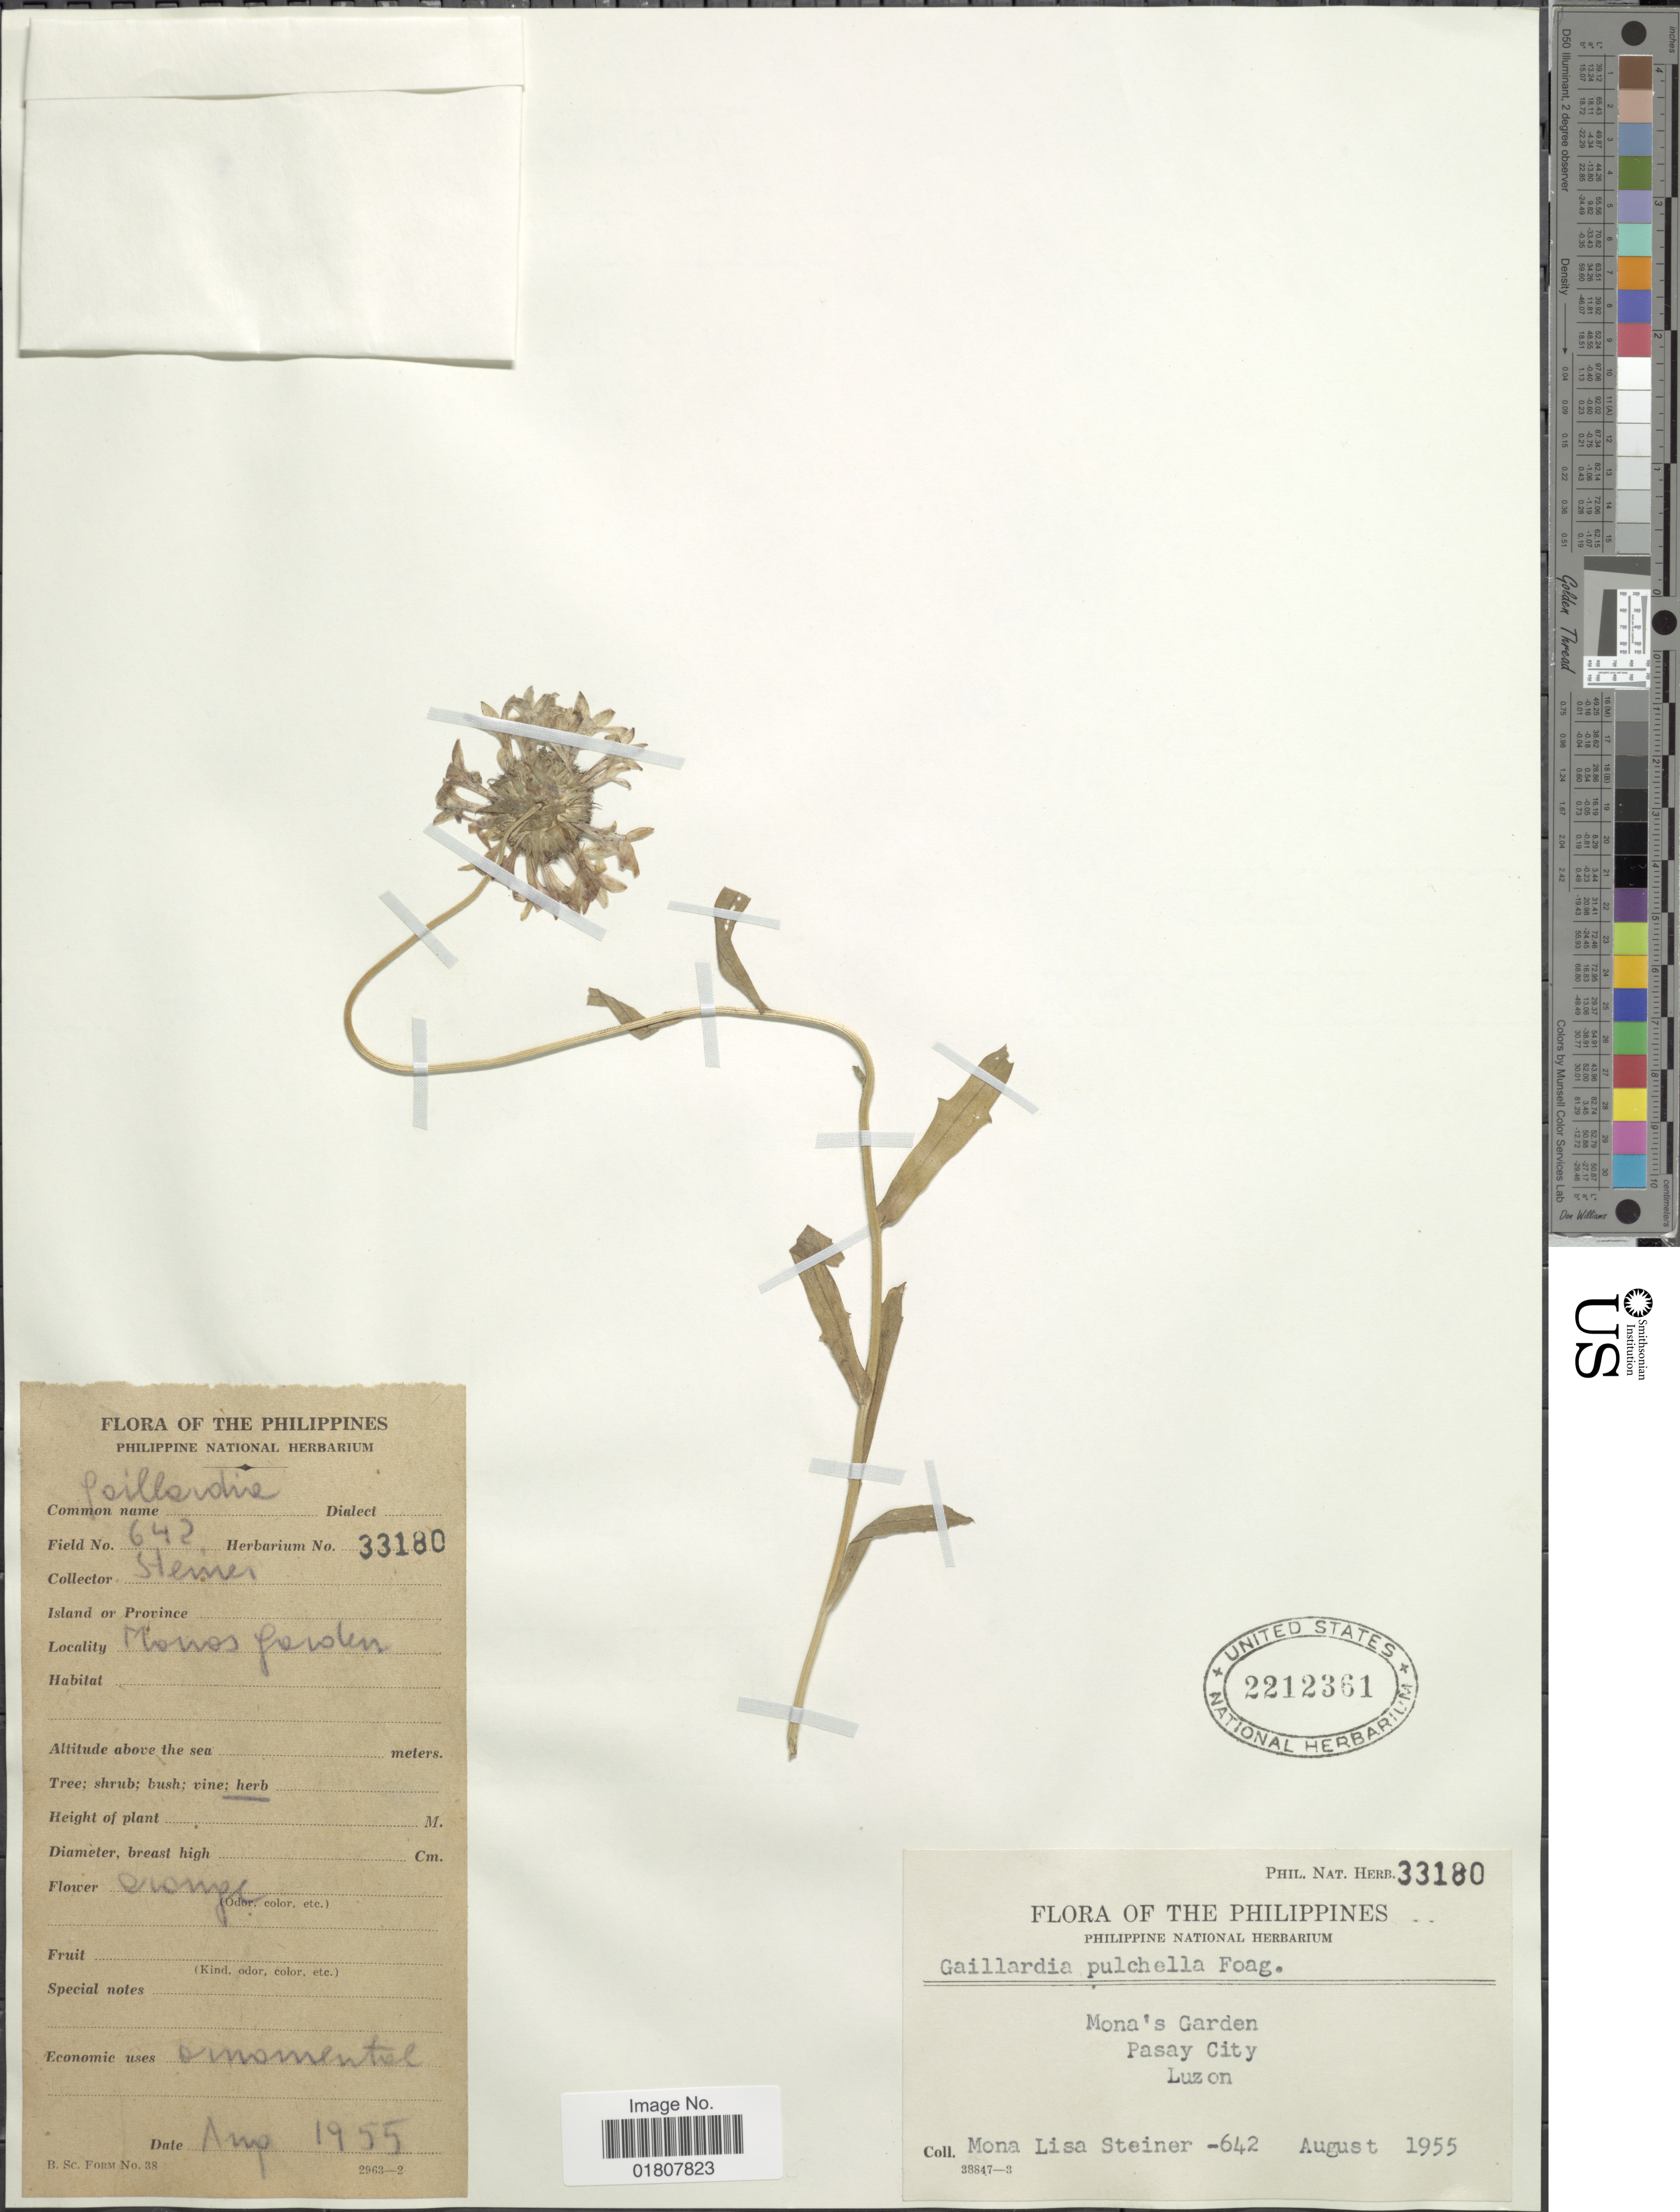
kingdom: Plantae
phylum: Tracheophyta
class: Magnoliopsida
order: Asterales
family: Asteraceae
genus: Gaillardia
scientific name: Gaillardia pulchella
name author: Foug.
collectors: M. Steiner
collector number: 642/33180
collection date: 1955-08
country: Philippines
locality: Mona's Garden, Pasay City, Luzon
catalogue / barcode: US 2212361